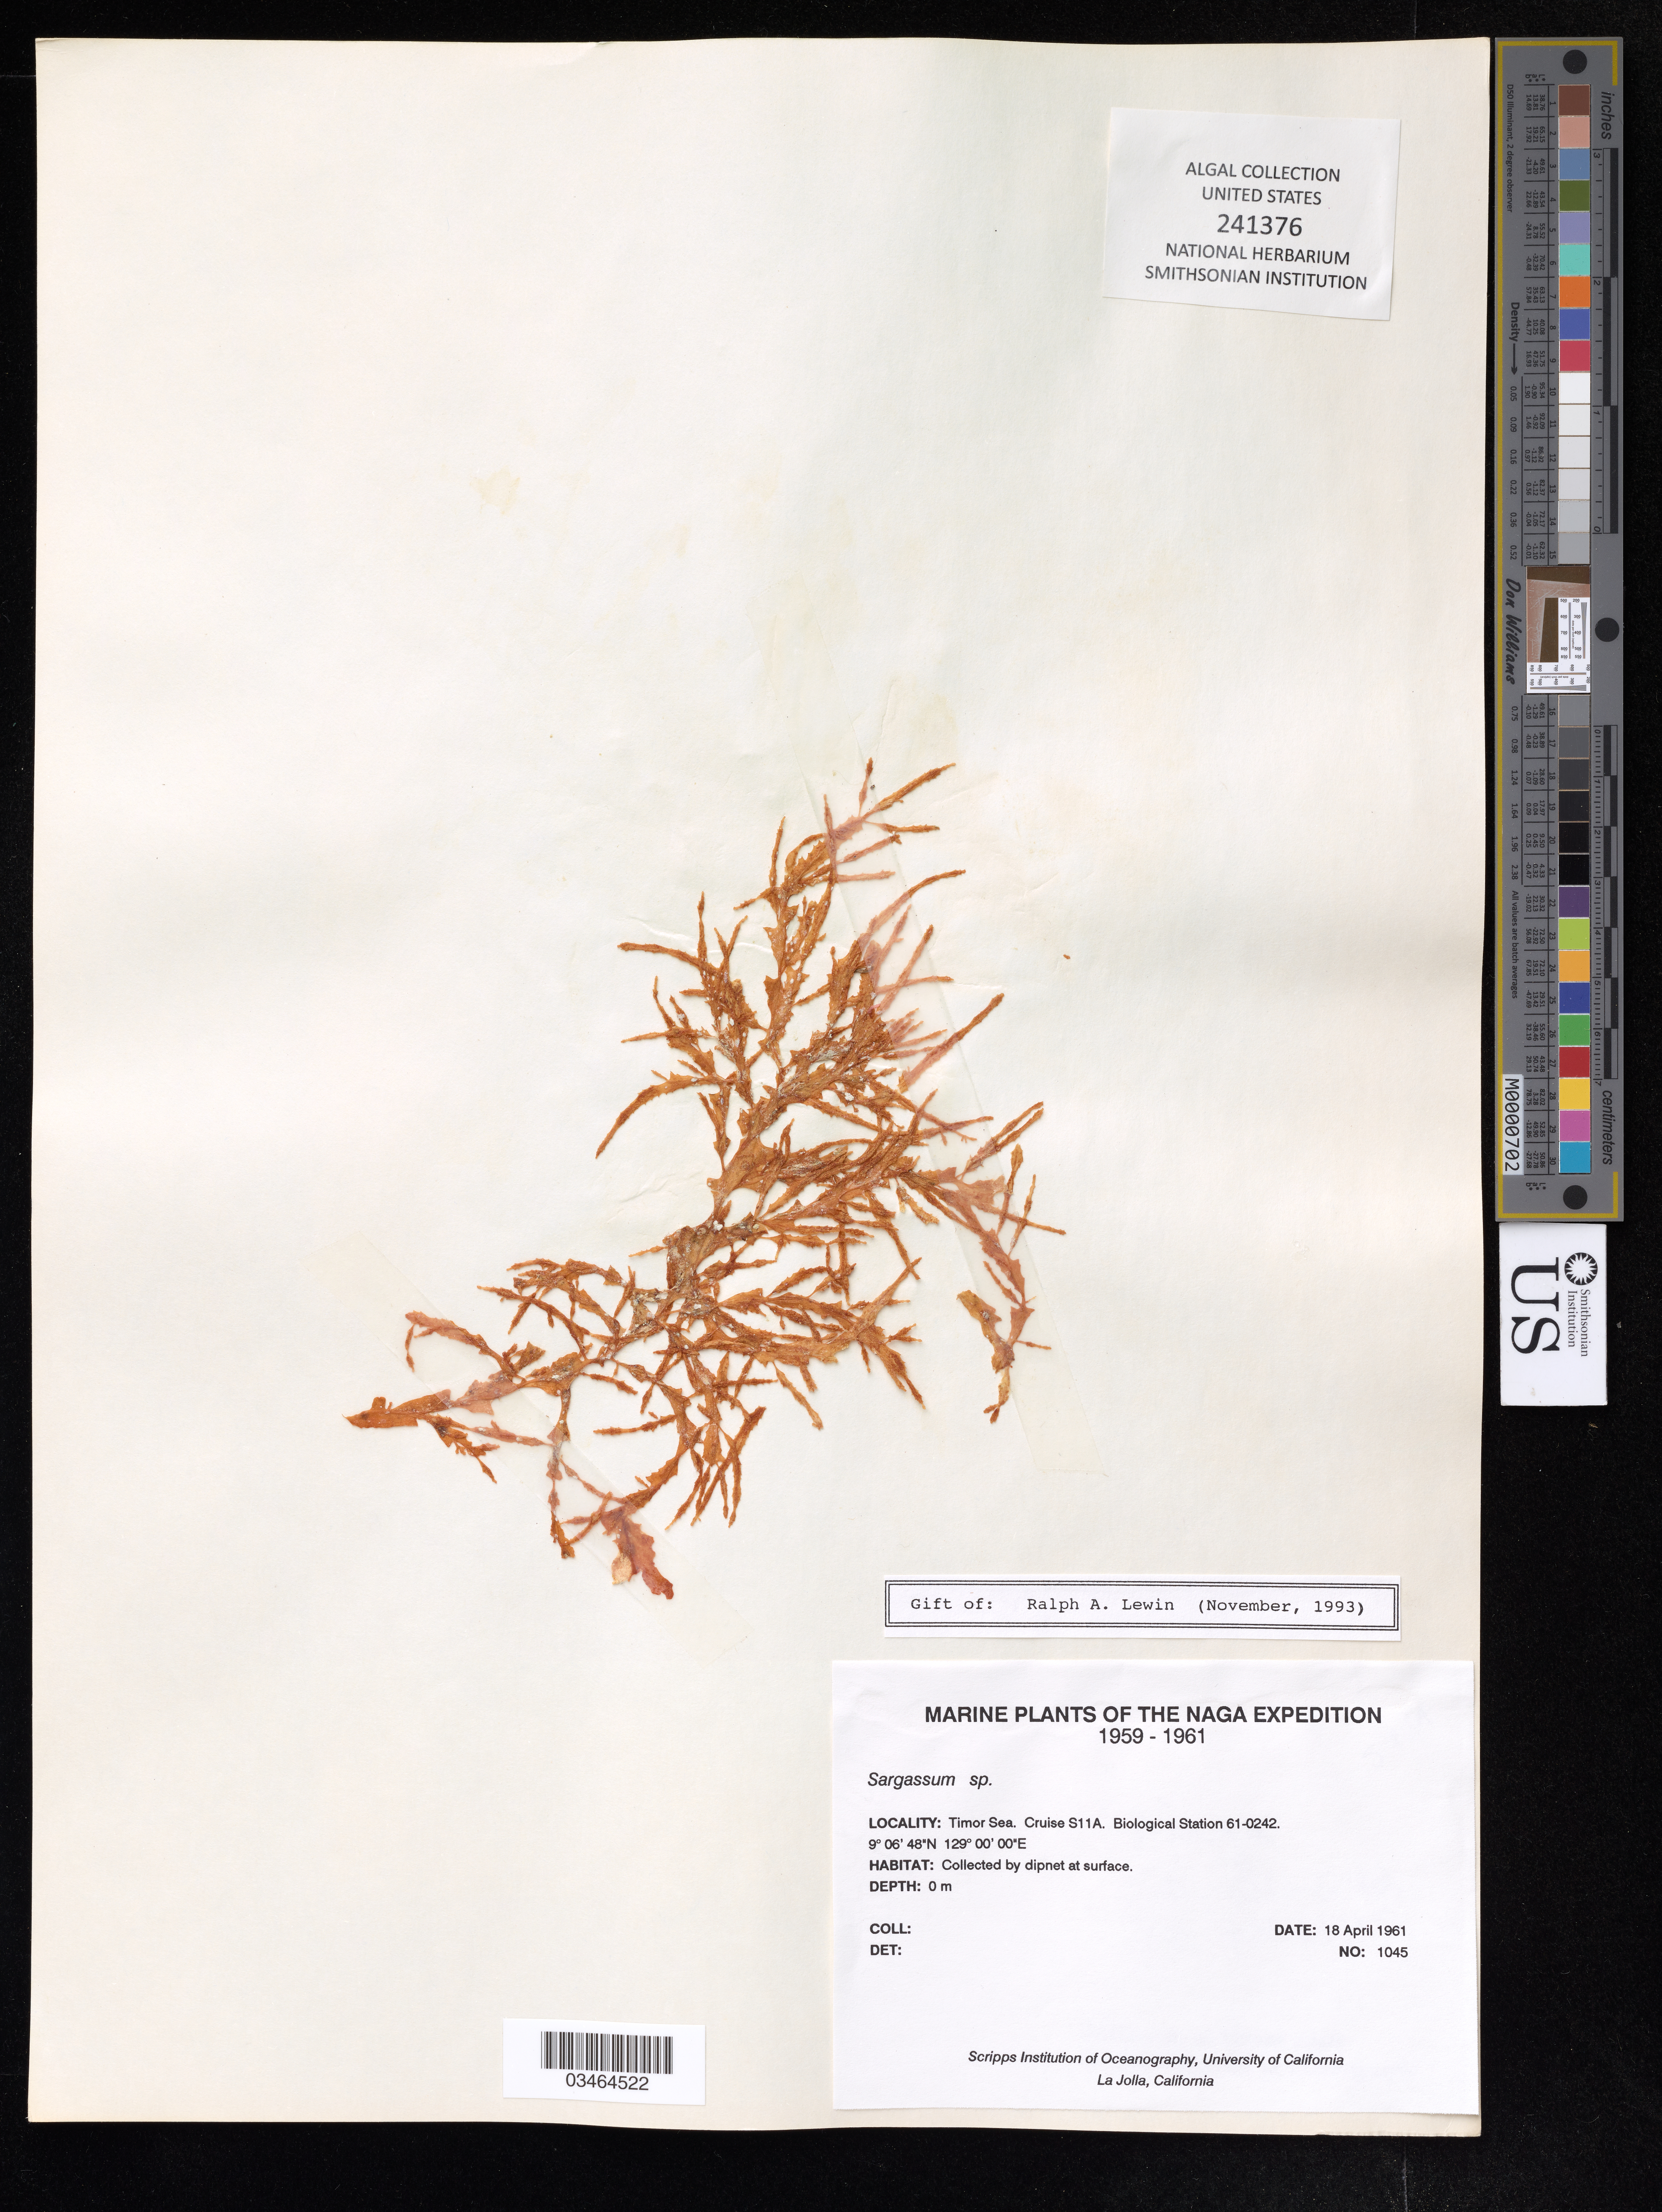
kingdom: Chromista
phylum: Ochrophyta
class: Phaeophyceae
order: Fucales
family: Sargassaceae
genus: Sargassum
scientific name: Sargassum sp.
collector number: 1045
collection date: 1961-04-18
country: British Indian Ocean Territory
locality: Timor Sea. Cruise S11A.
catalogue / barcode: US 241376